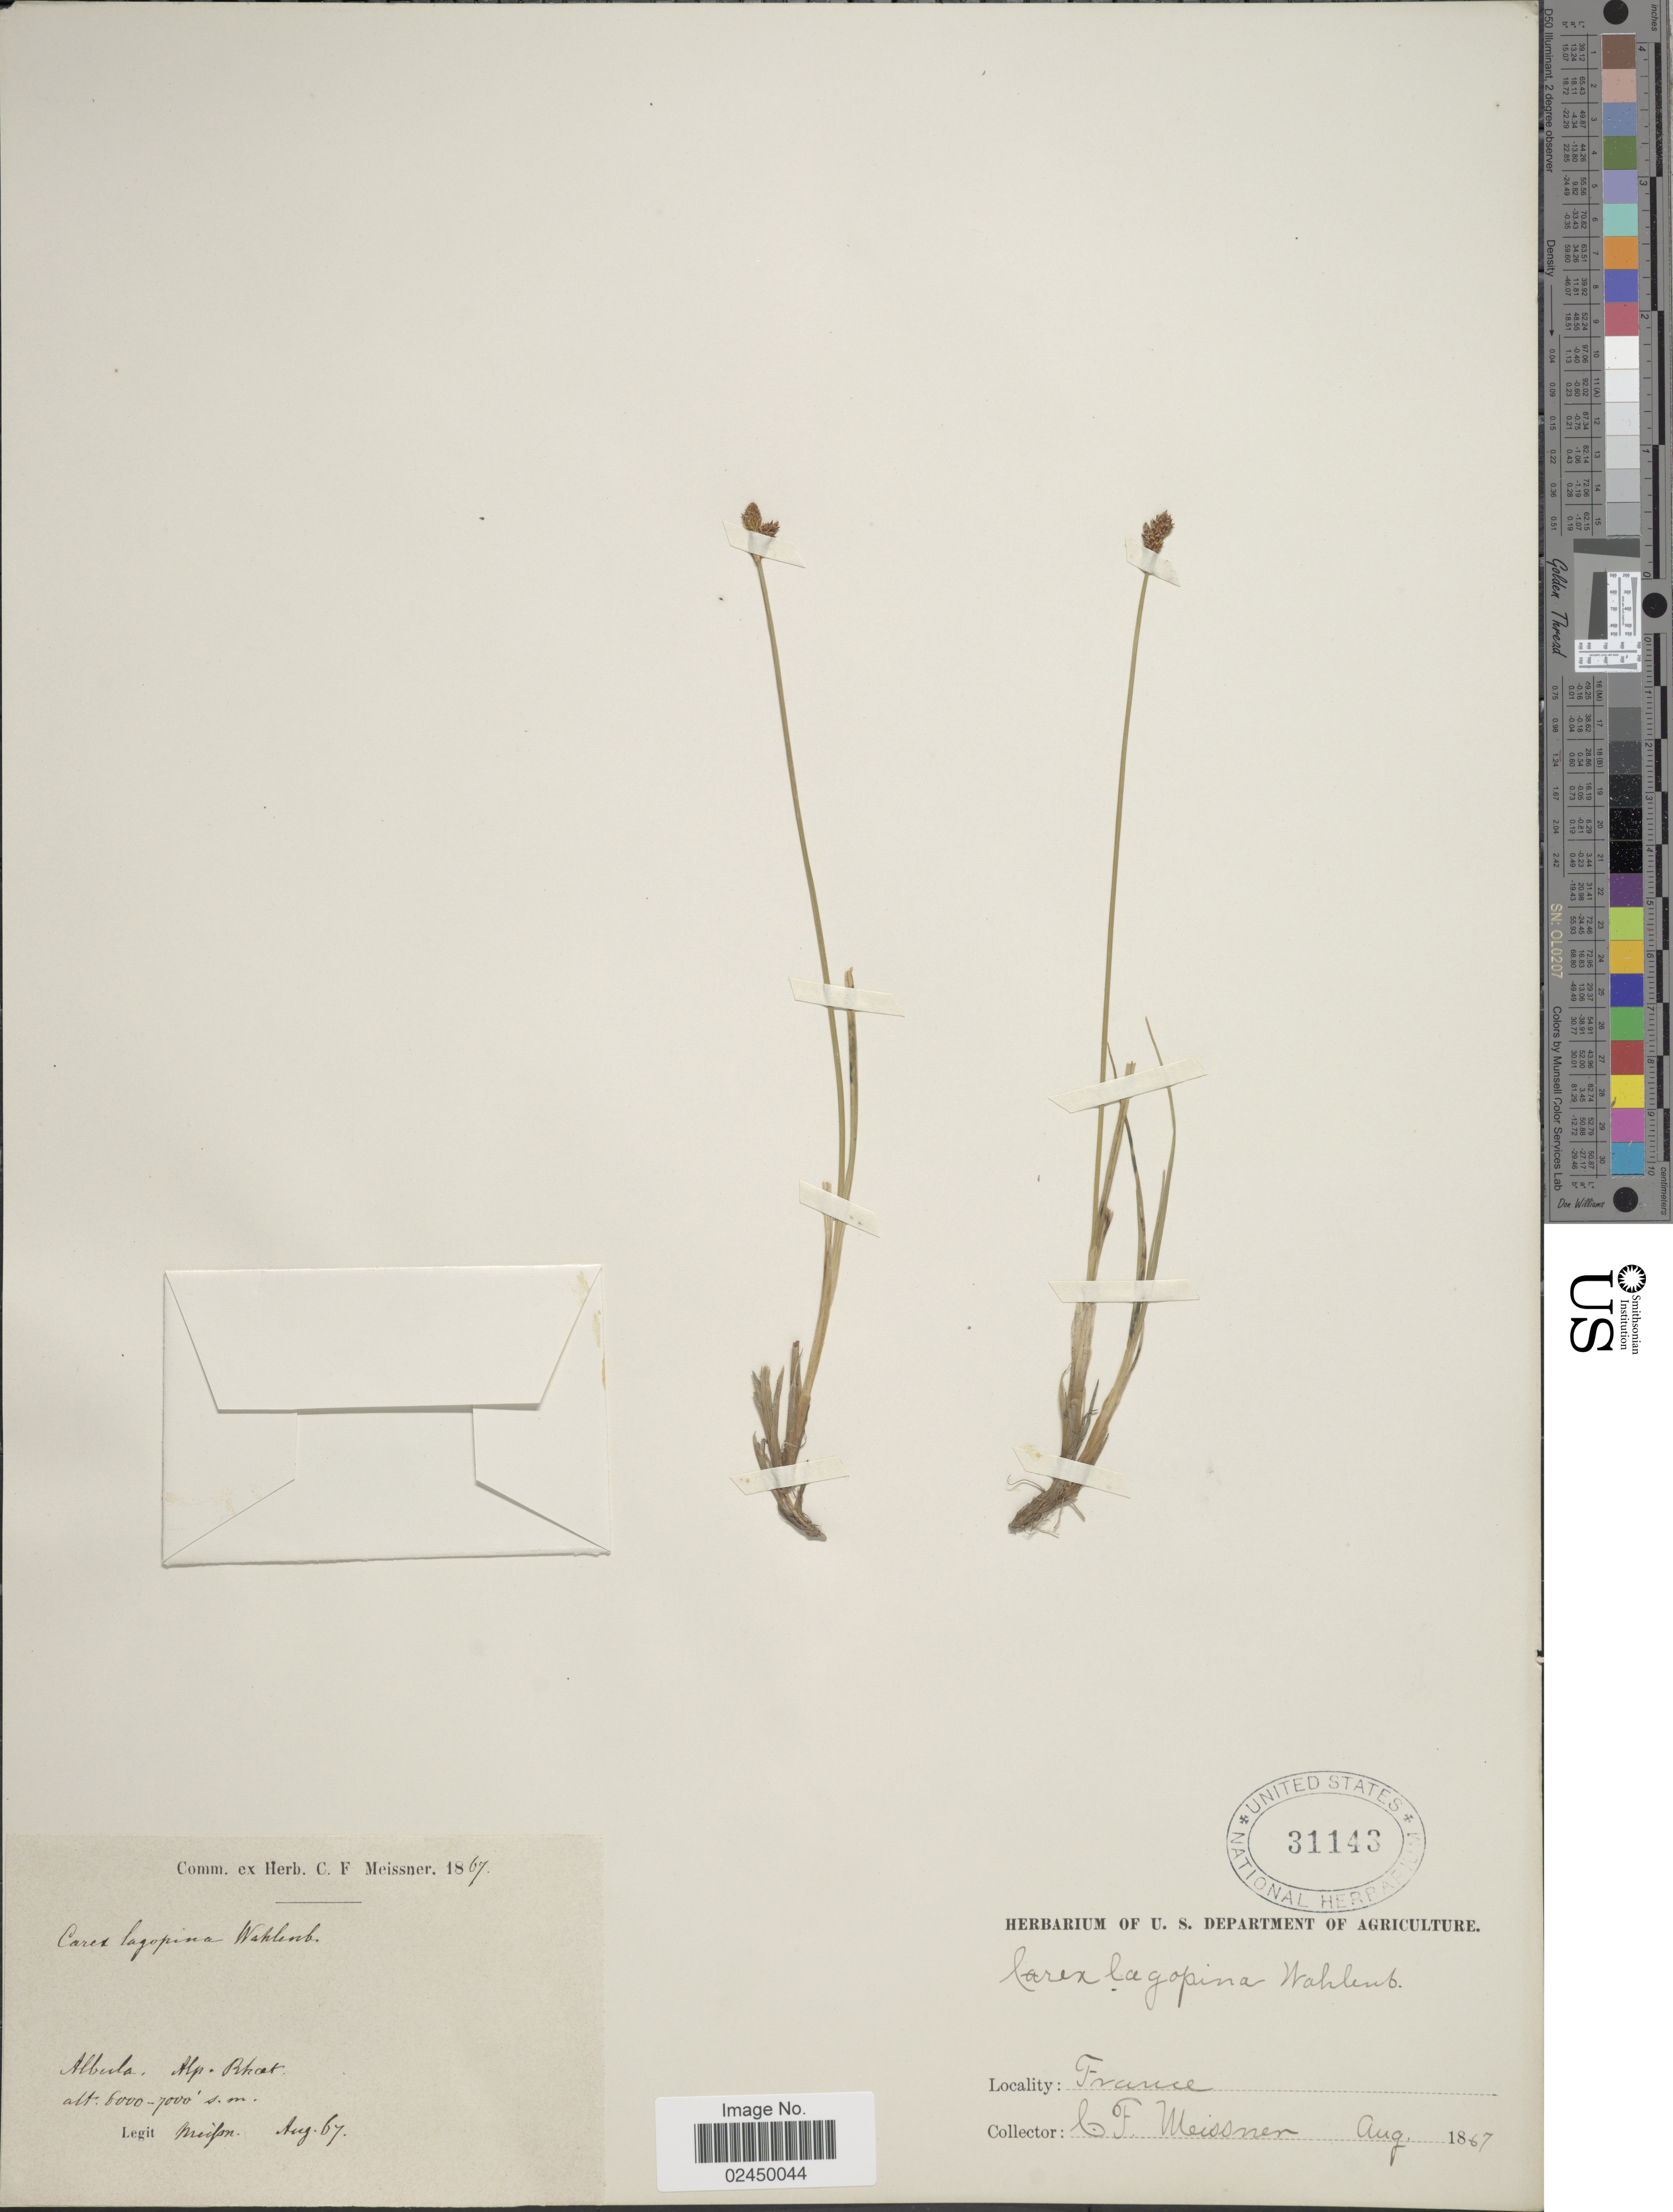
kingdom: Plantae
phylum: Tracheophyta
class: Liliopsida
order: Poales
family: Cyperaceae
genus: Carex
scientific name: Carex lachenalii subsp. lachenalii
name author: Schkuhr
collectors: C. F. W. Meissner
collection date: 1867-08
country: France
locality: Albula, Alp. Rhat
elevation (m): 1829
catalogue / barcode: US 31143